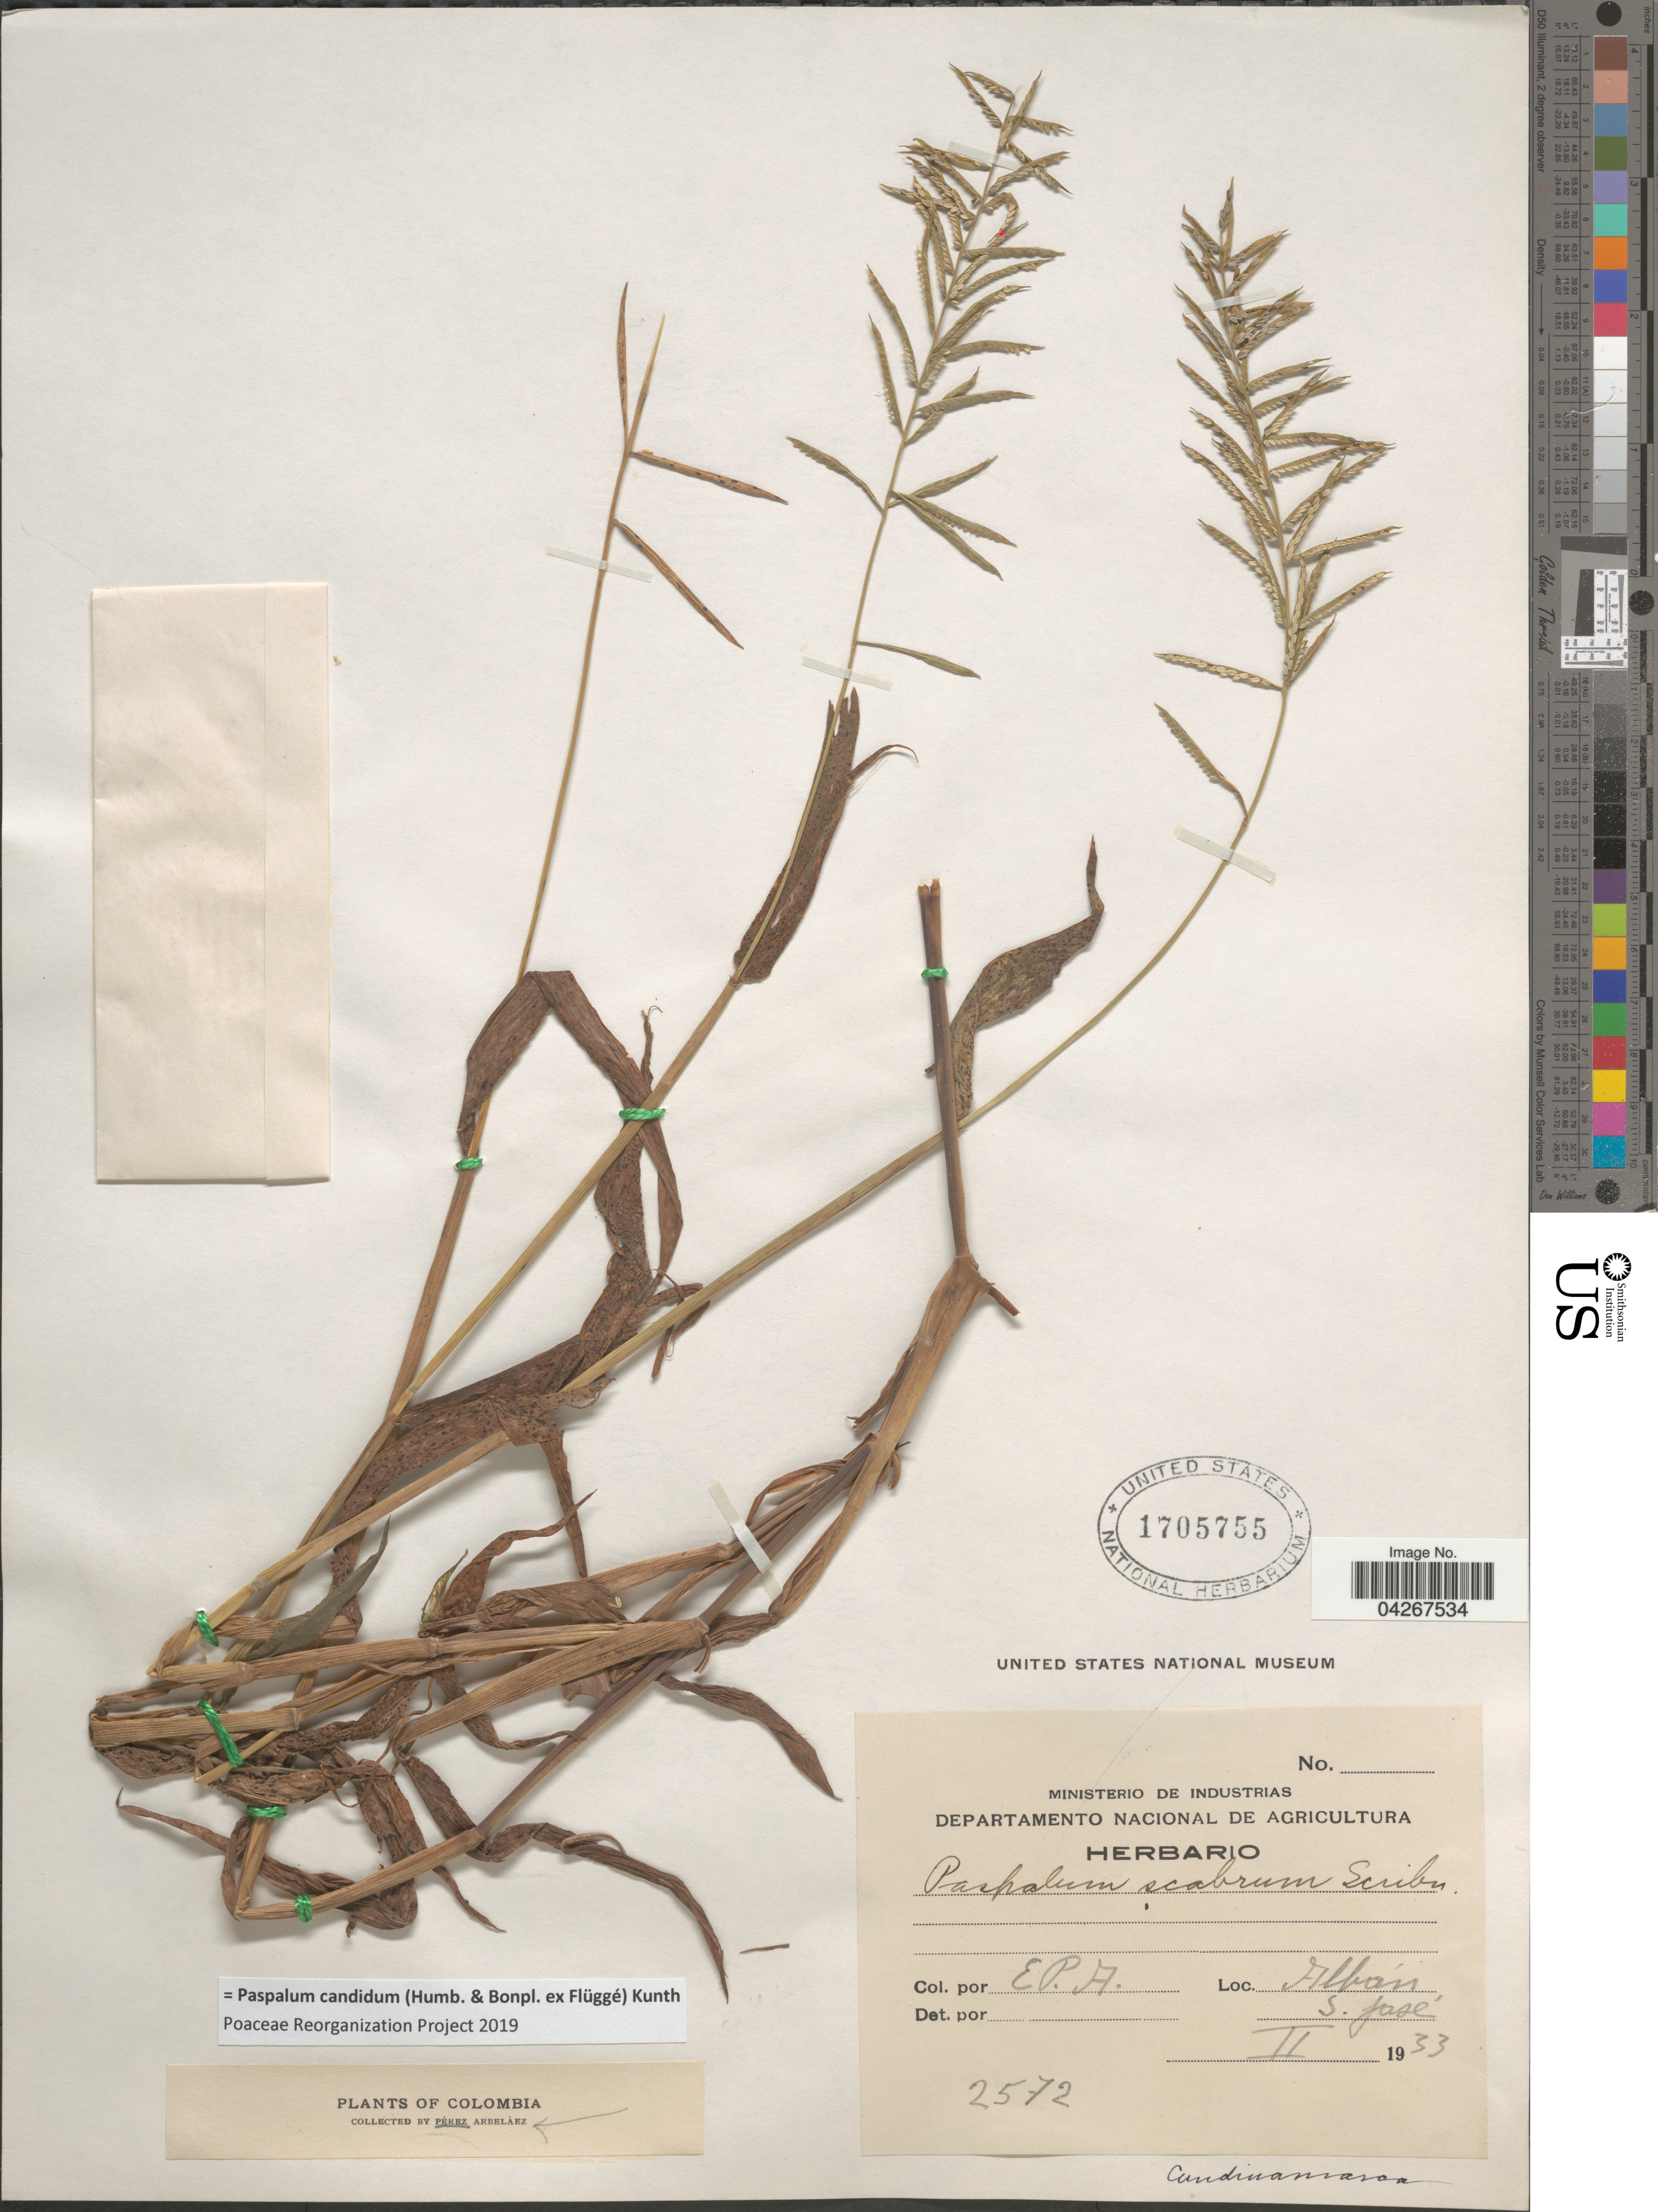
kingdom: Plantae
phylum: Tracheophyta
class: Liliopsida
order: Poales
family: Poaceae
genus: Paspalum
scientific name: Paspalum candidum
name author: (Humb. & Bonpl. ex Fleugge) Kunth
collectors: E. Pérez Arbeláez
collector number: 2572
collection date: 1933-02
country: Colombia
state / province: Cundinamarca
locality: Alban. S. José.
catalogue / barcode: US 1705755